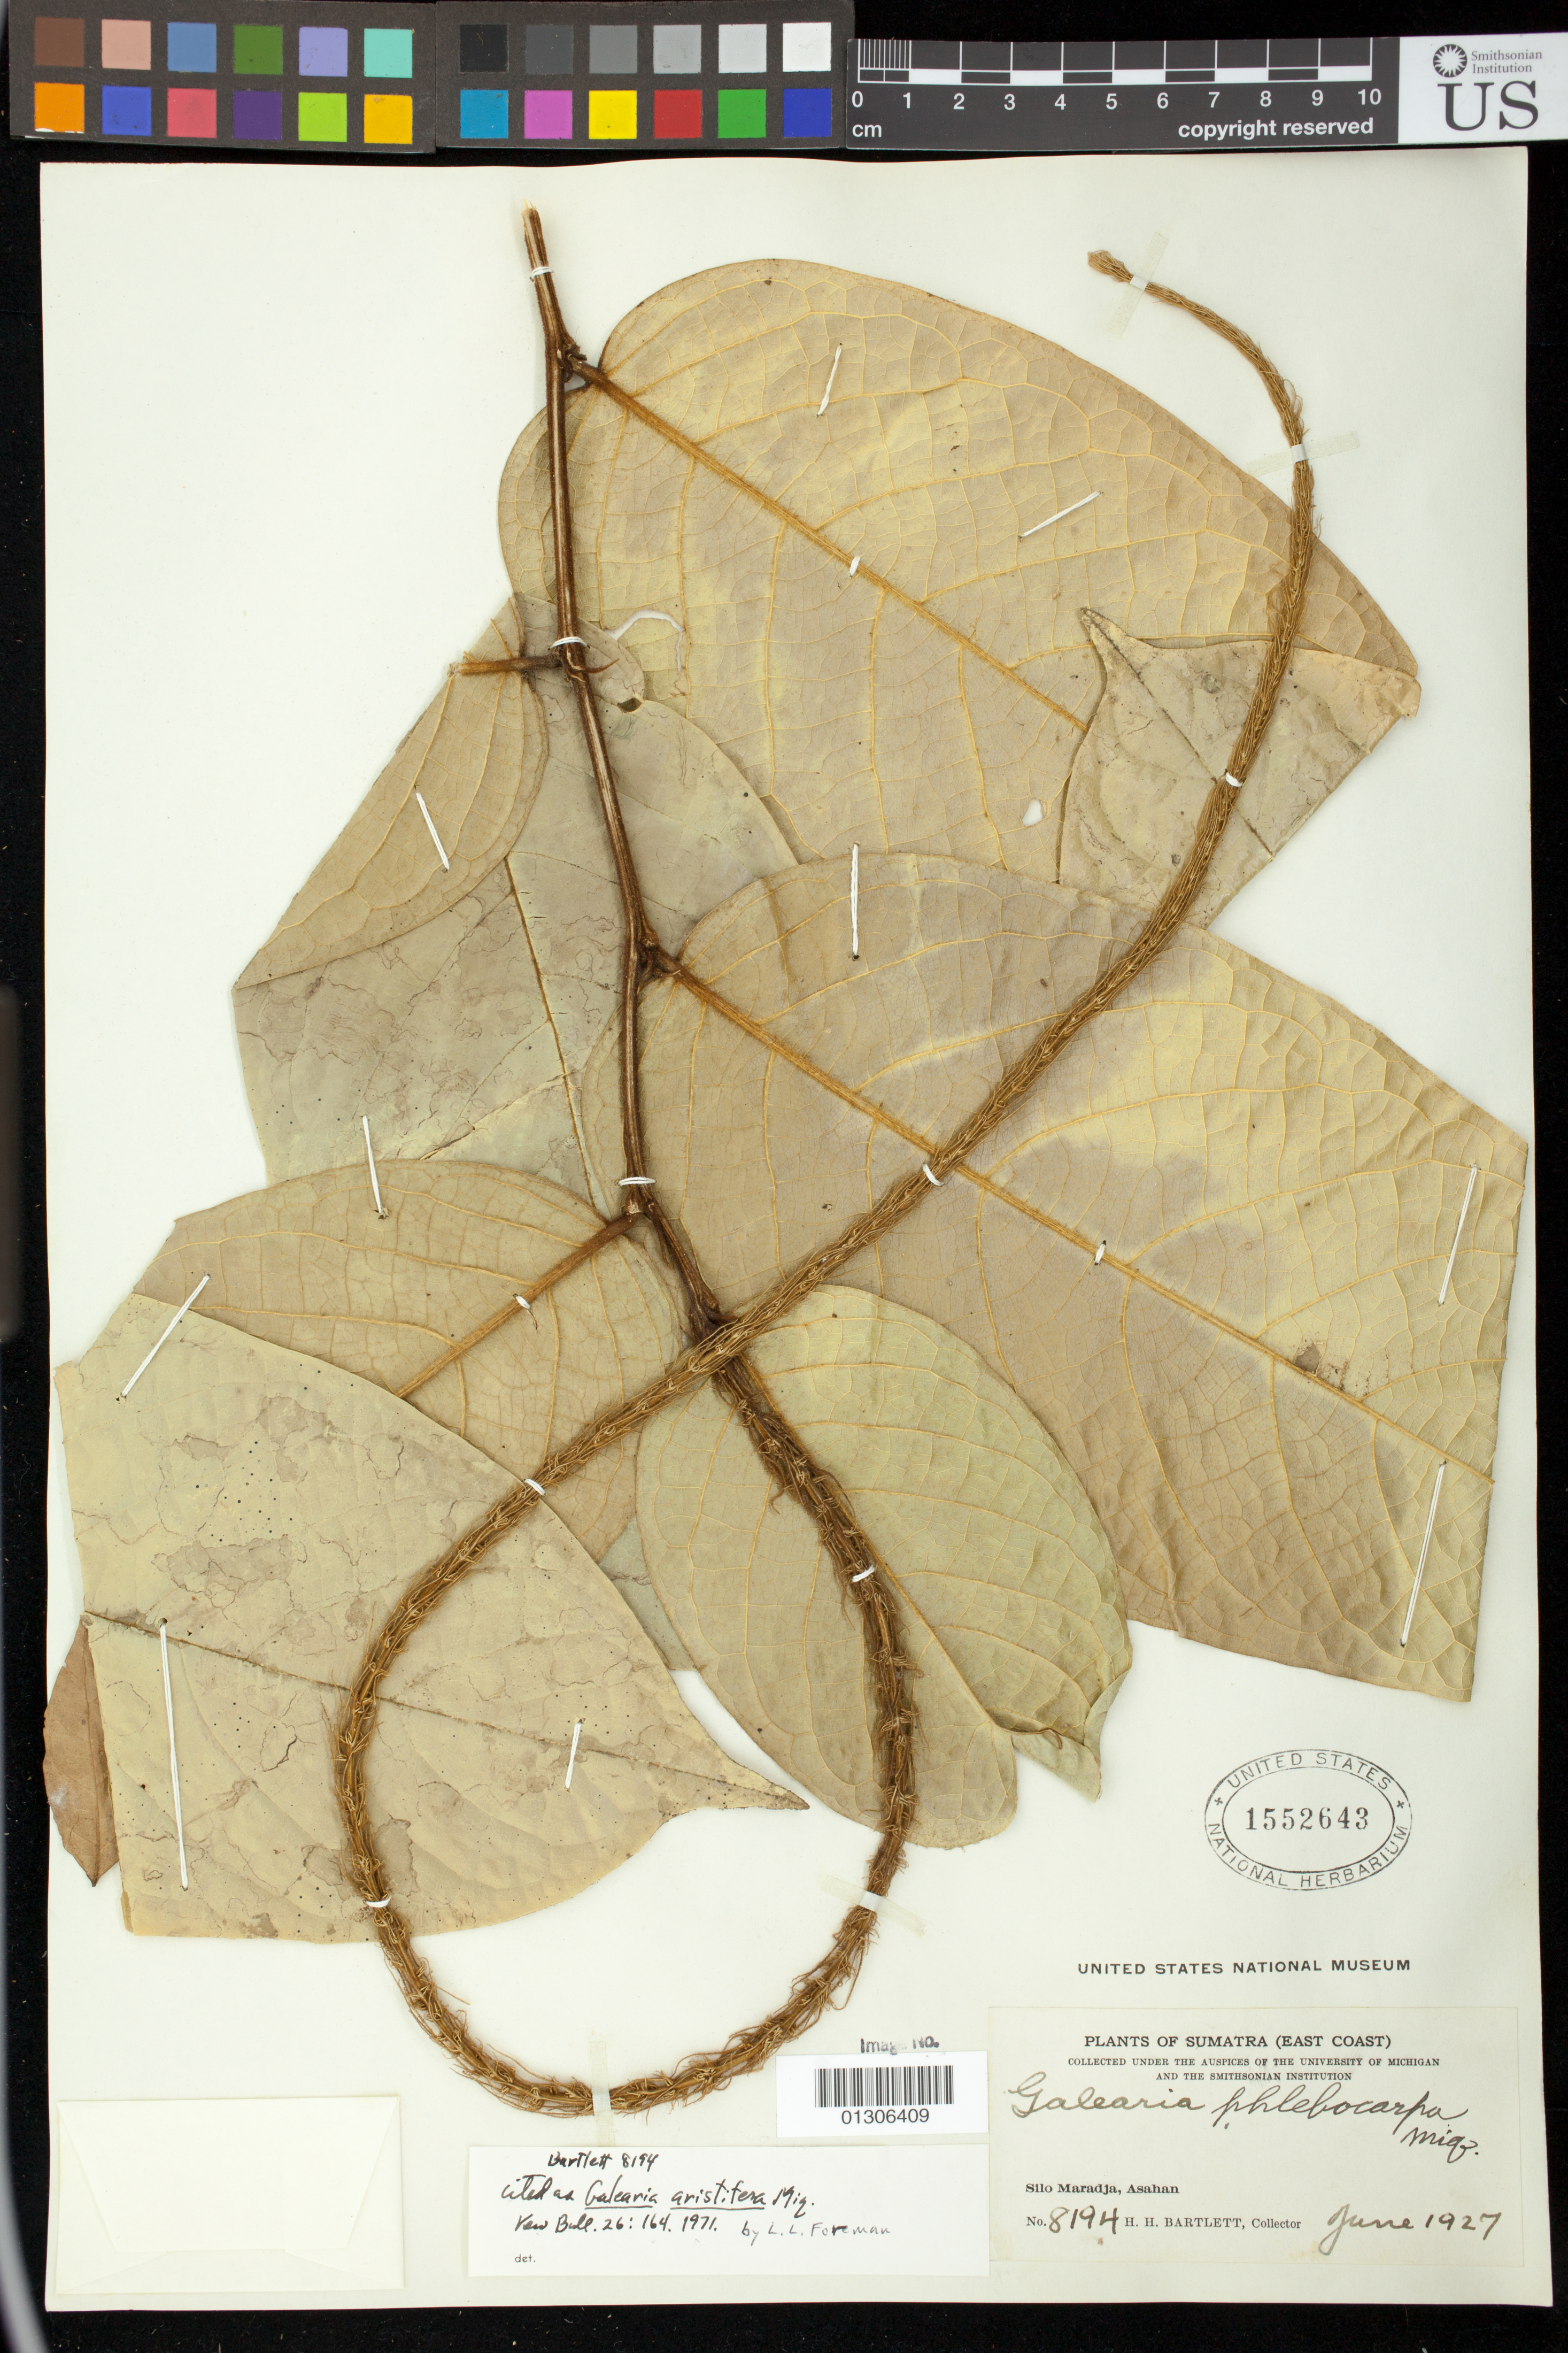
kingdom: Plantae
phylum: Tracheophyta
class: Magnoliopsida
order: Malpighiales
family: Pandaceae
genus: Galearia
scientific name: Galearia aristifera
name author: Miq.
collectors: H. H. Bartlett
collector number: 8194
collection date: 1927-06-01/1927-06-30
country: Indonesia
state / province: Sumatra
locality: Silo Maradja, Asahan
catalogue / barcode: US 1552643